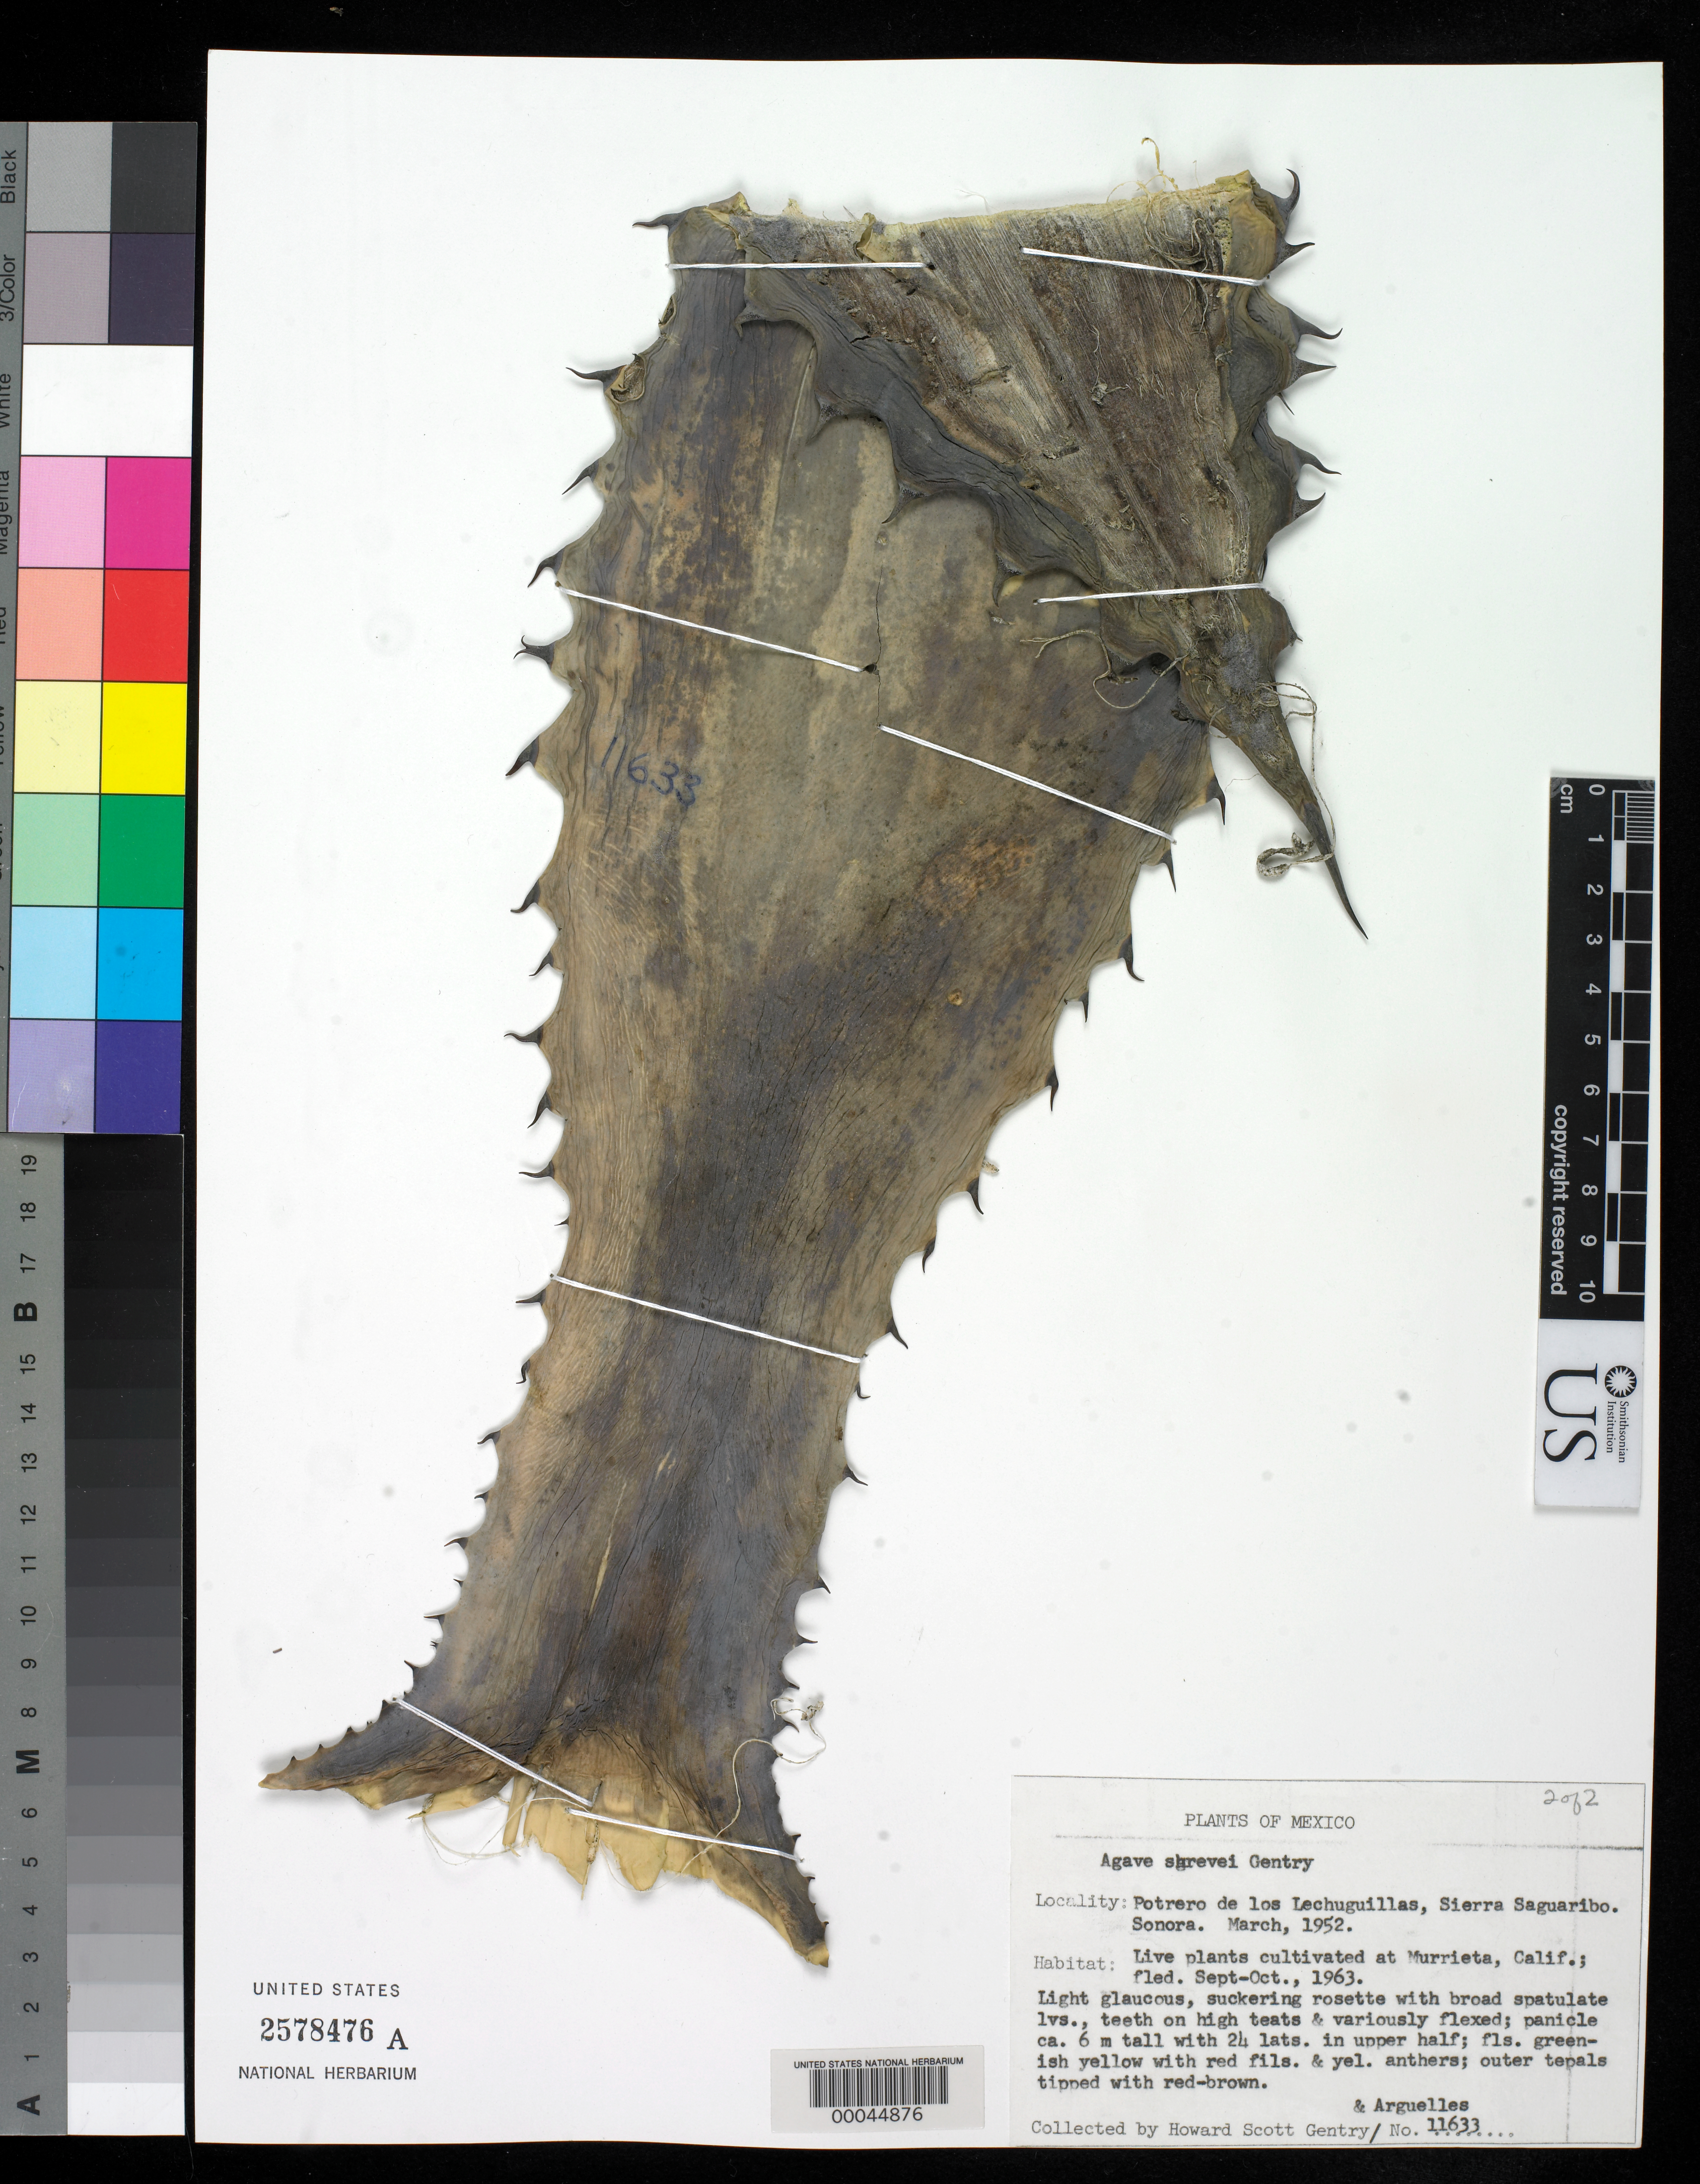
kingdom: Plantae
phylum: Tracheophyta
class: Liliopsida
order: Asparagales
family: Asparagaceae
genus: Agave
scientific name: Agave shrevei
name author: Gentry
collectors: H. S. Gentry & J. Arguelles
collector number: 11633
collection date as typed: Mar 1952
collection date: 1952-03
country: Mexico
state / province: Sonora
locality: Potrero de los lechuguillas, sierra saguaribo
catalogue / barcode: US 2578476A